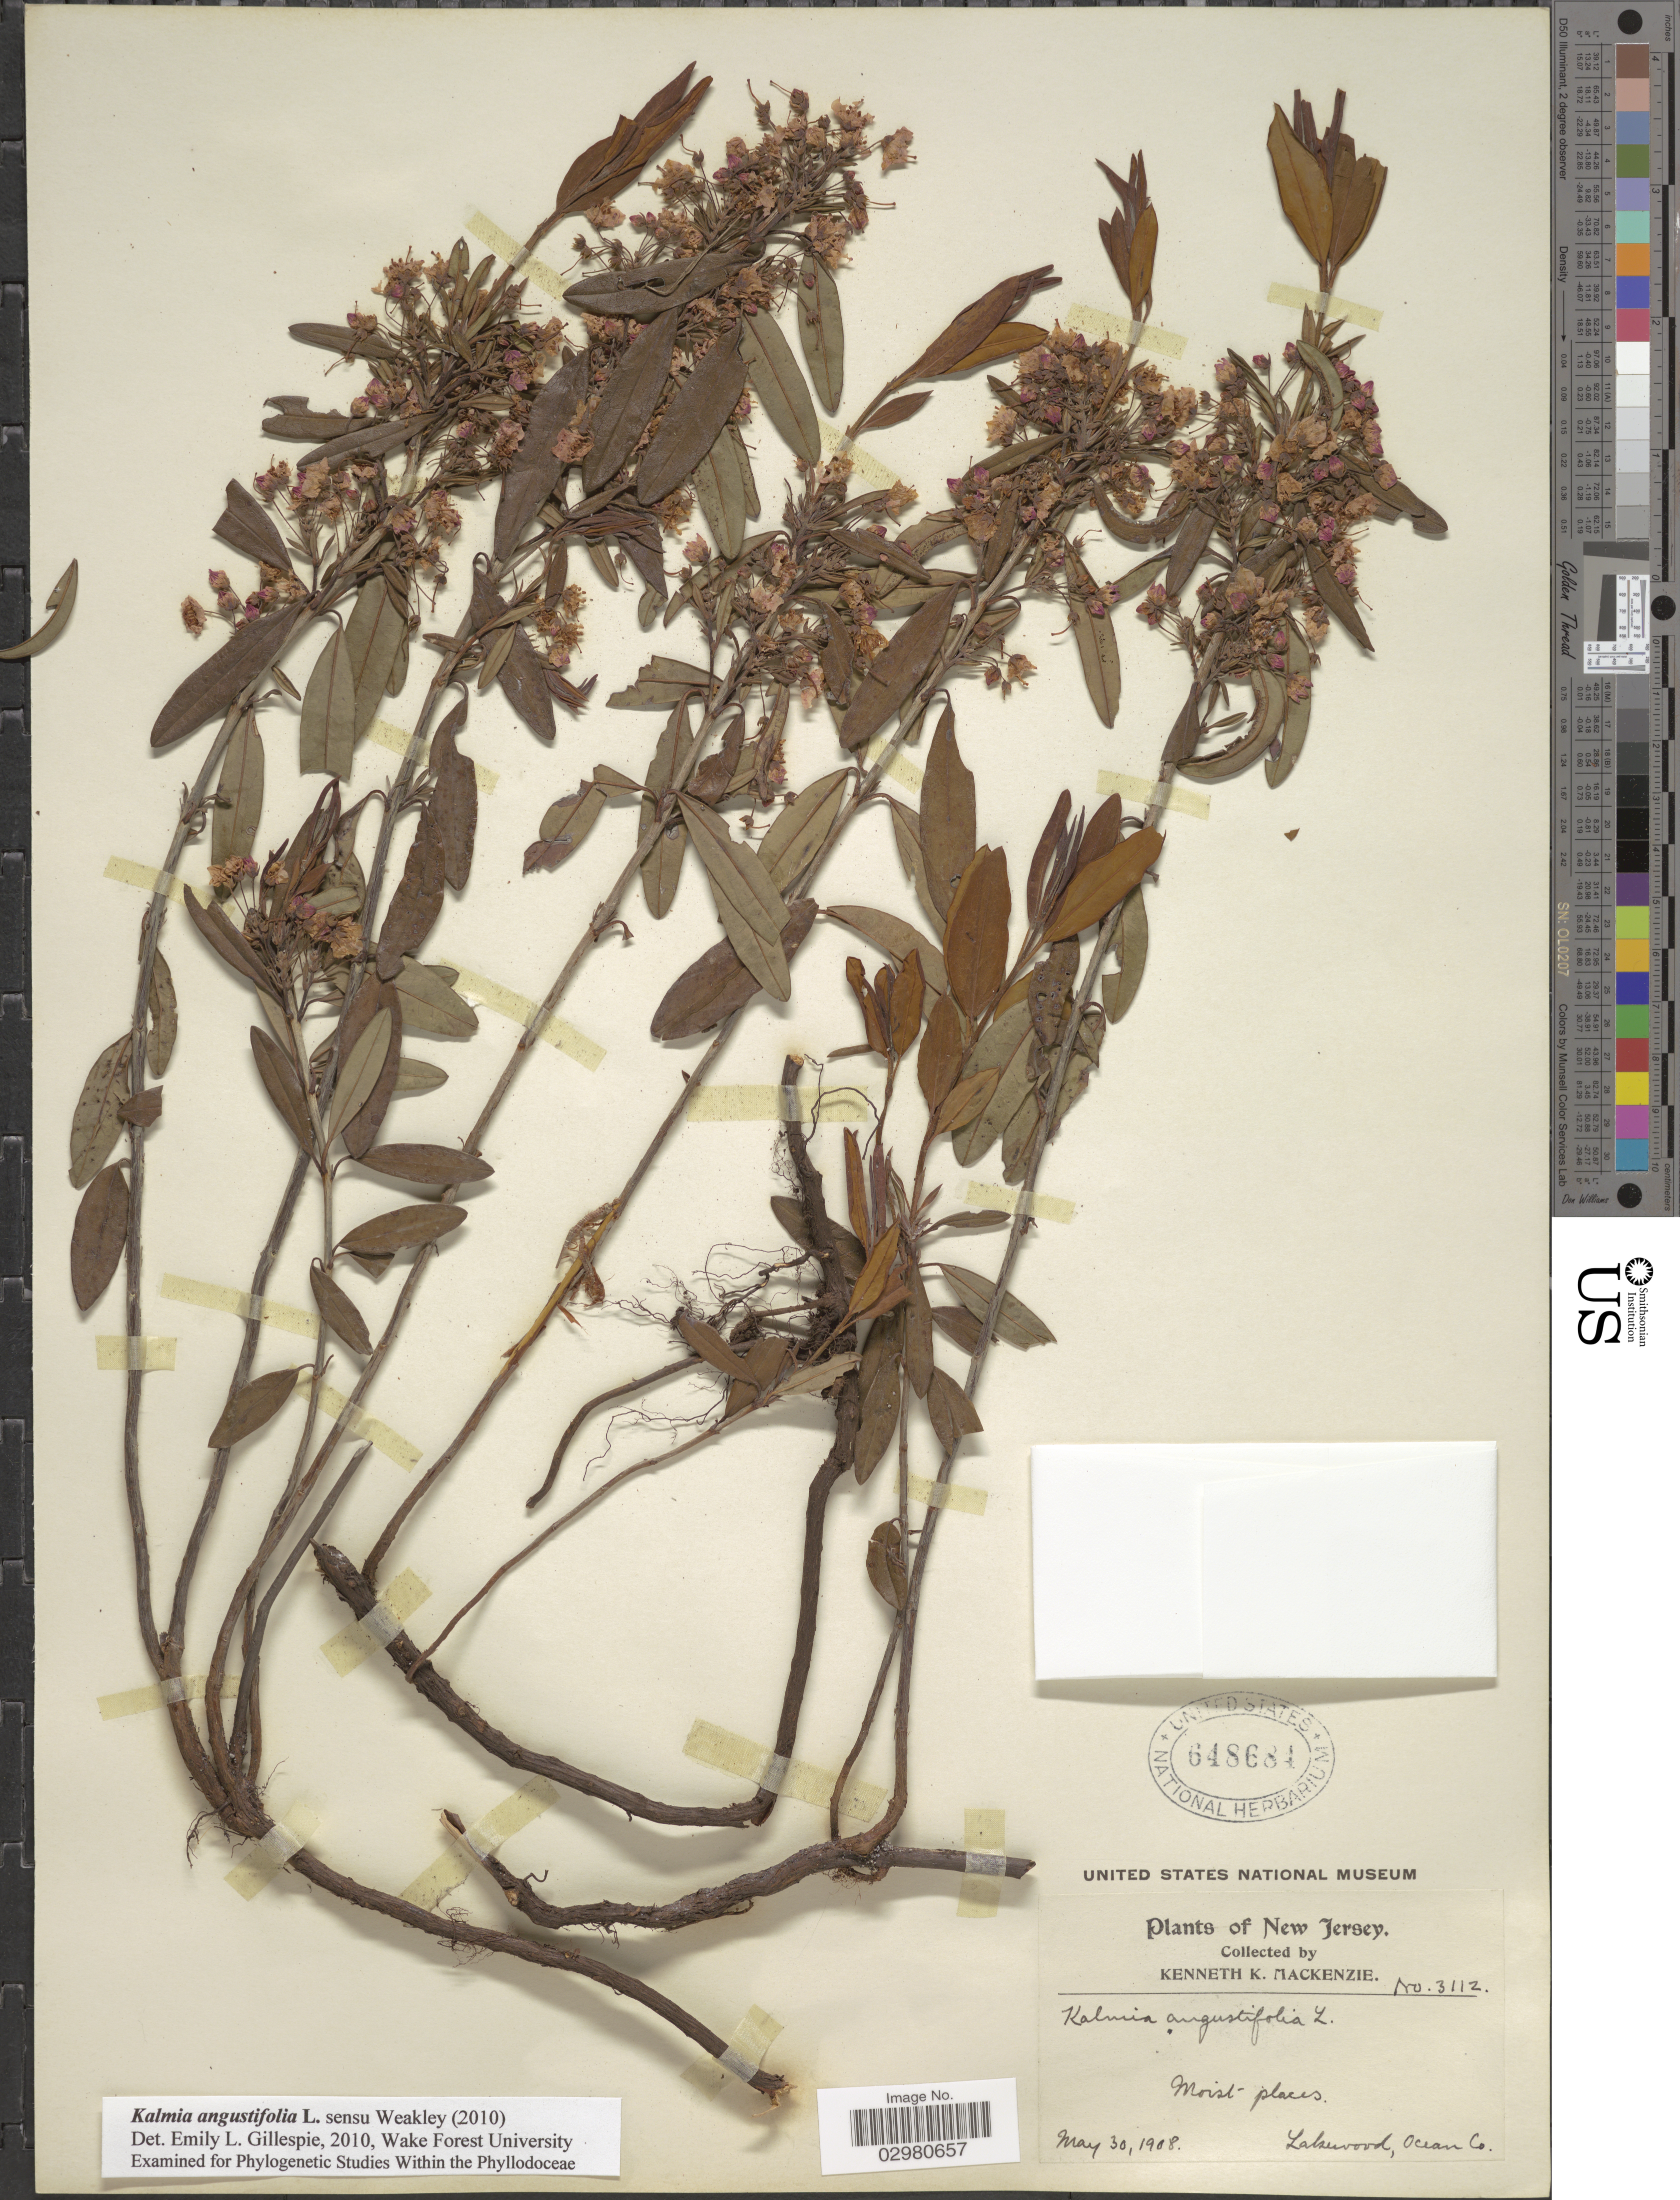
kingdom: Plantae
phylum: Tracheophyta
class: Magnoliopsida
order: Ericales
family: Ericaceae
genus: Kalmia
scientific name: Kalmia angustifolia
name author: L.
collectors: K. K. Mackenzie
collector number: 3112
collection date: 1908-05-30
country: United States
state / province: New Jersey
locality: Lakewood, Ocean Co.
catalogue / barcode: US 648684